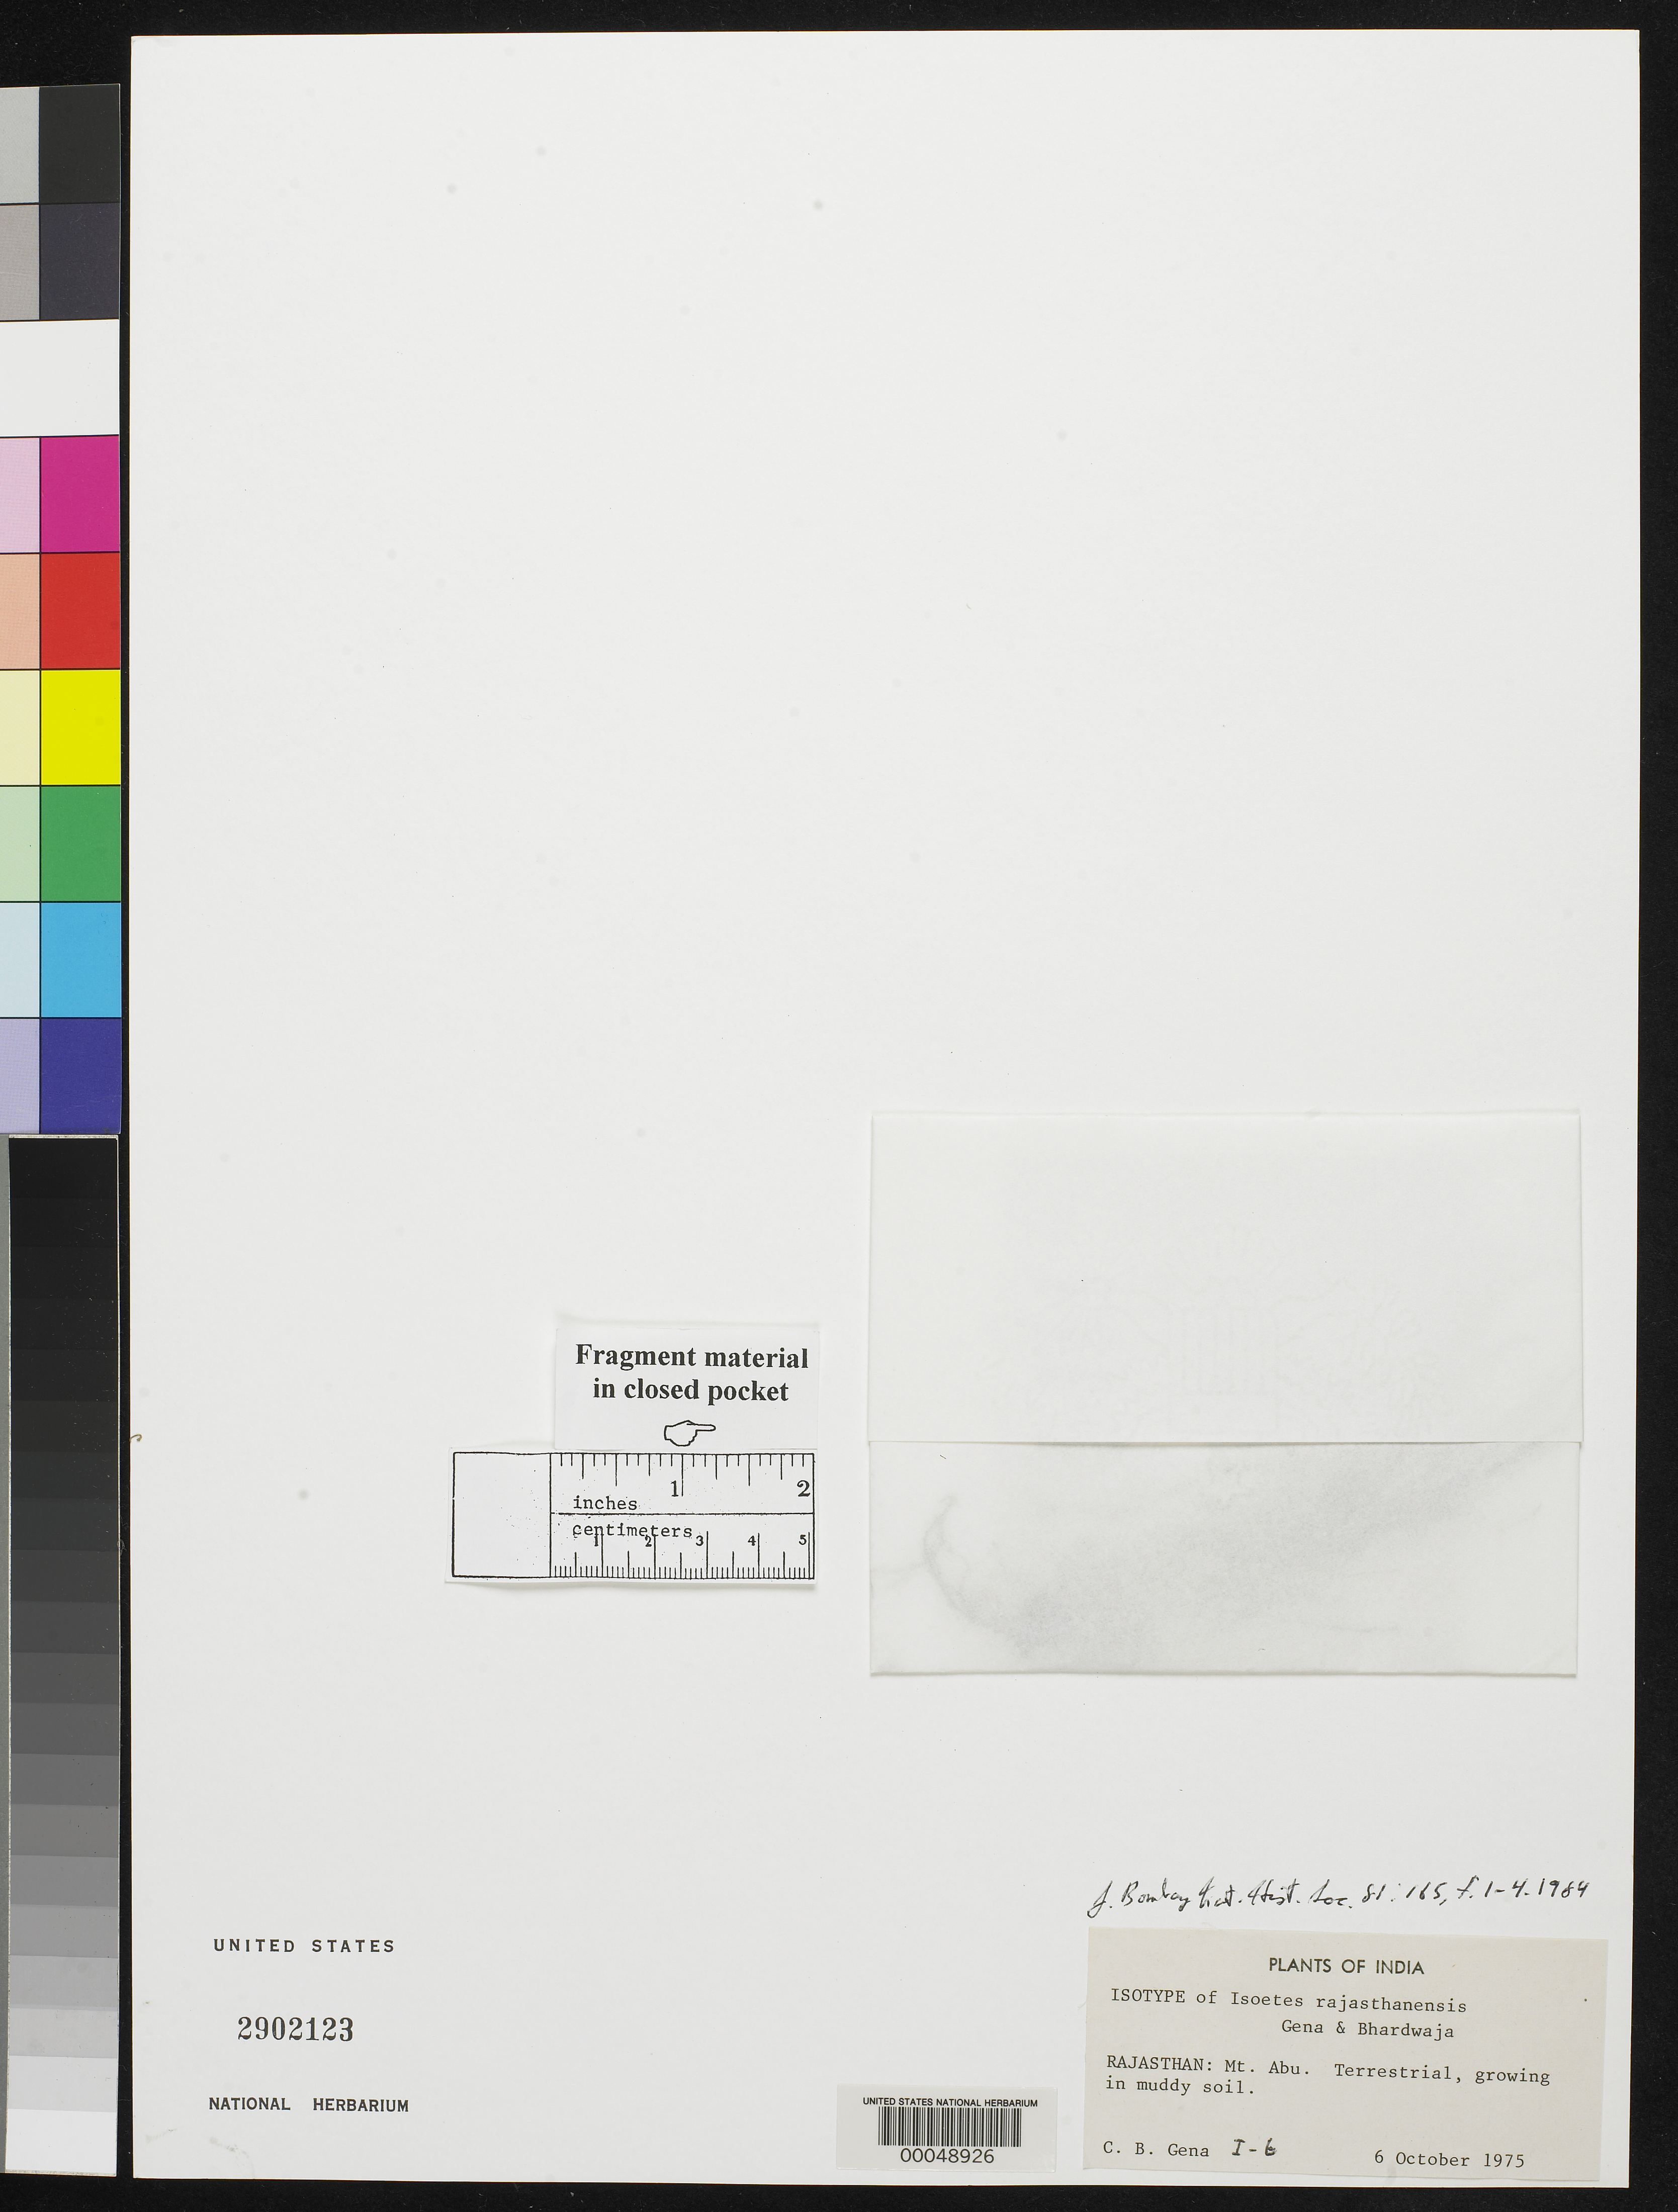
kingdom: Plantae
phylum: Tracheophyta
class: Lycopodiopsida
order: Isoetales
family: Isoetaceae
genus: Isoetes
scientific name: Isoetes rajasthanensis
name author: Gena & Bhardwaja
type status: Isotype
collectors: C. B. Gena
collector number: I-6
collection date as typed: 06 Oct 1975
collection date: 1975-10-06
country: India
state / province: Rajasthan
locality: Mt. Abu.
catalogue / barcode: US 2902123